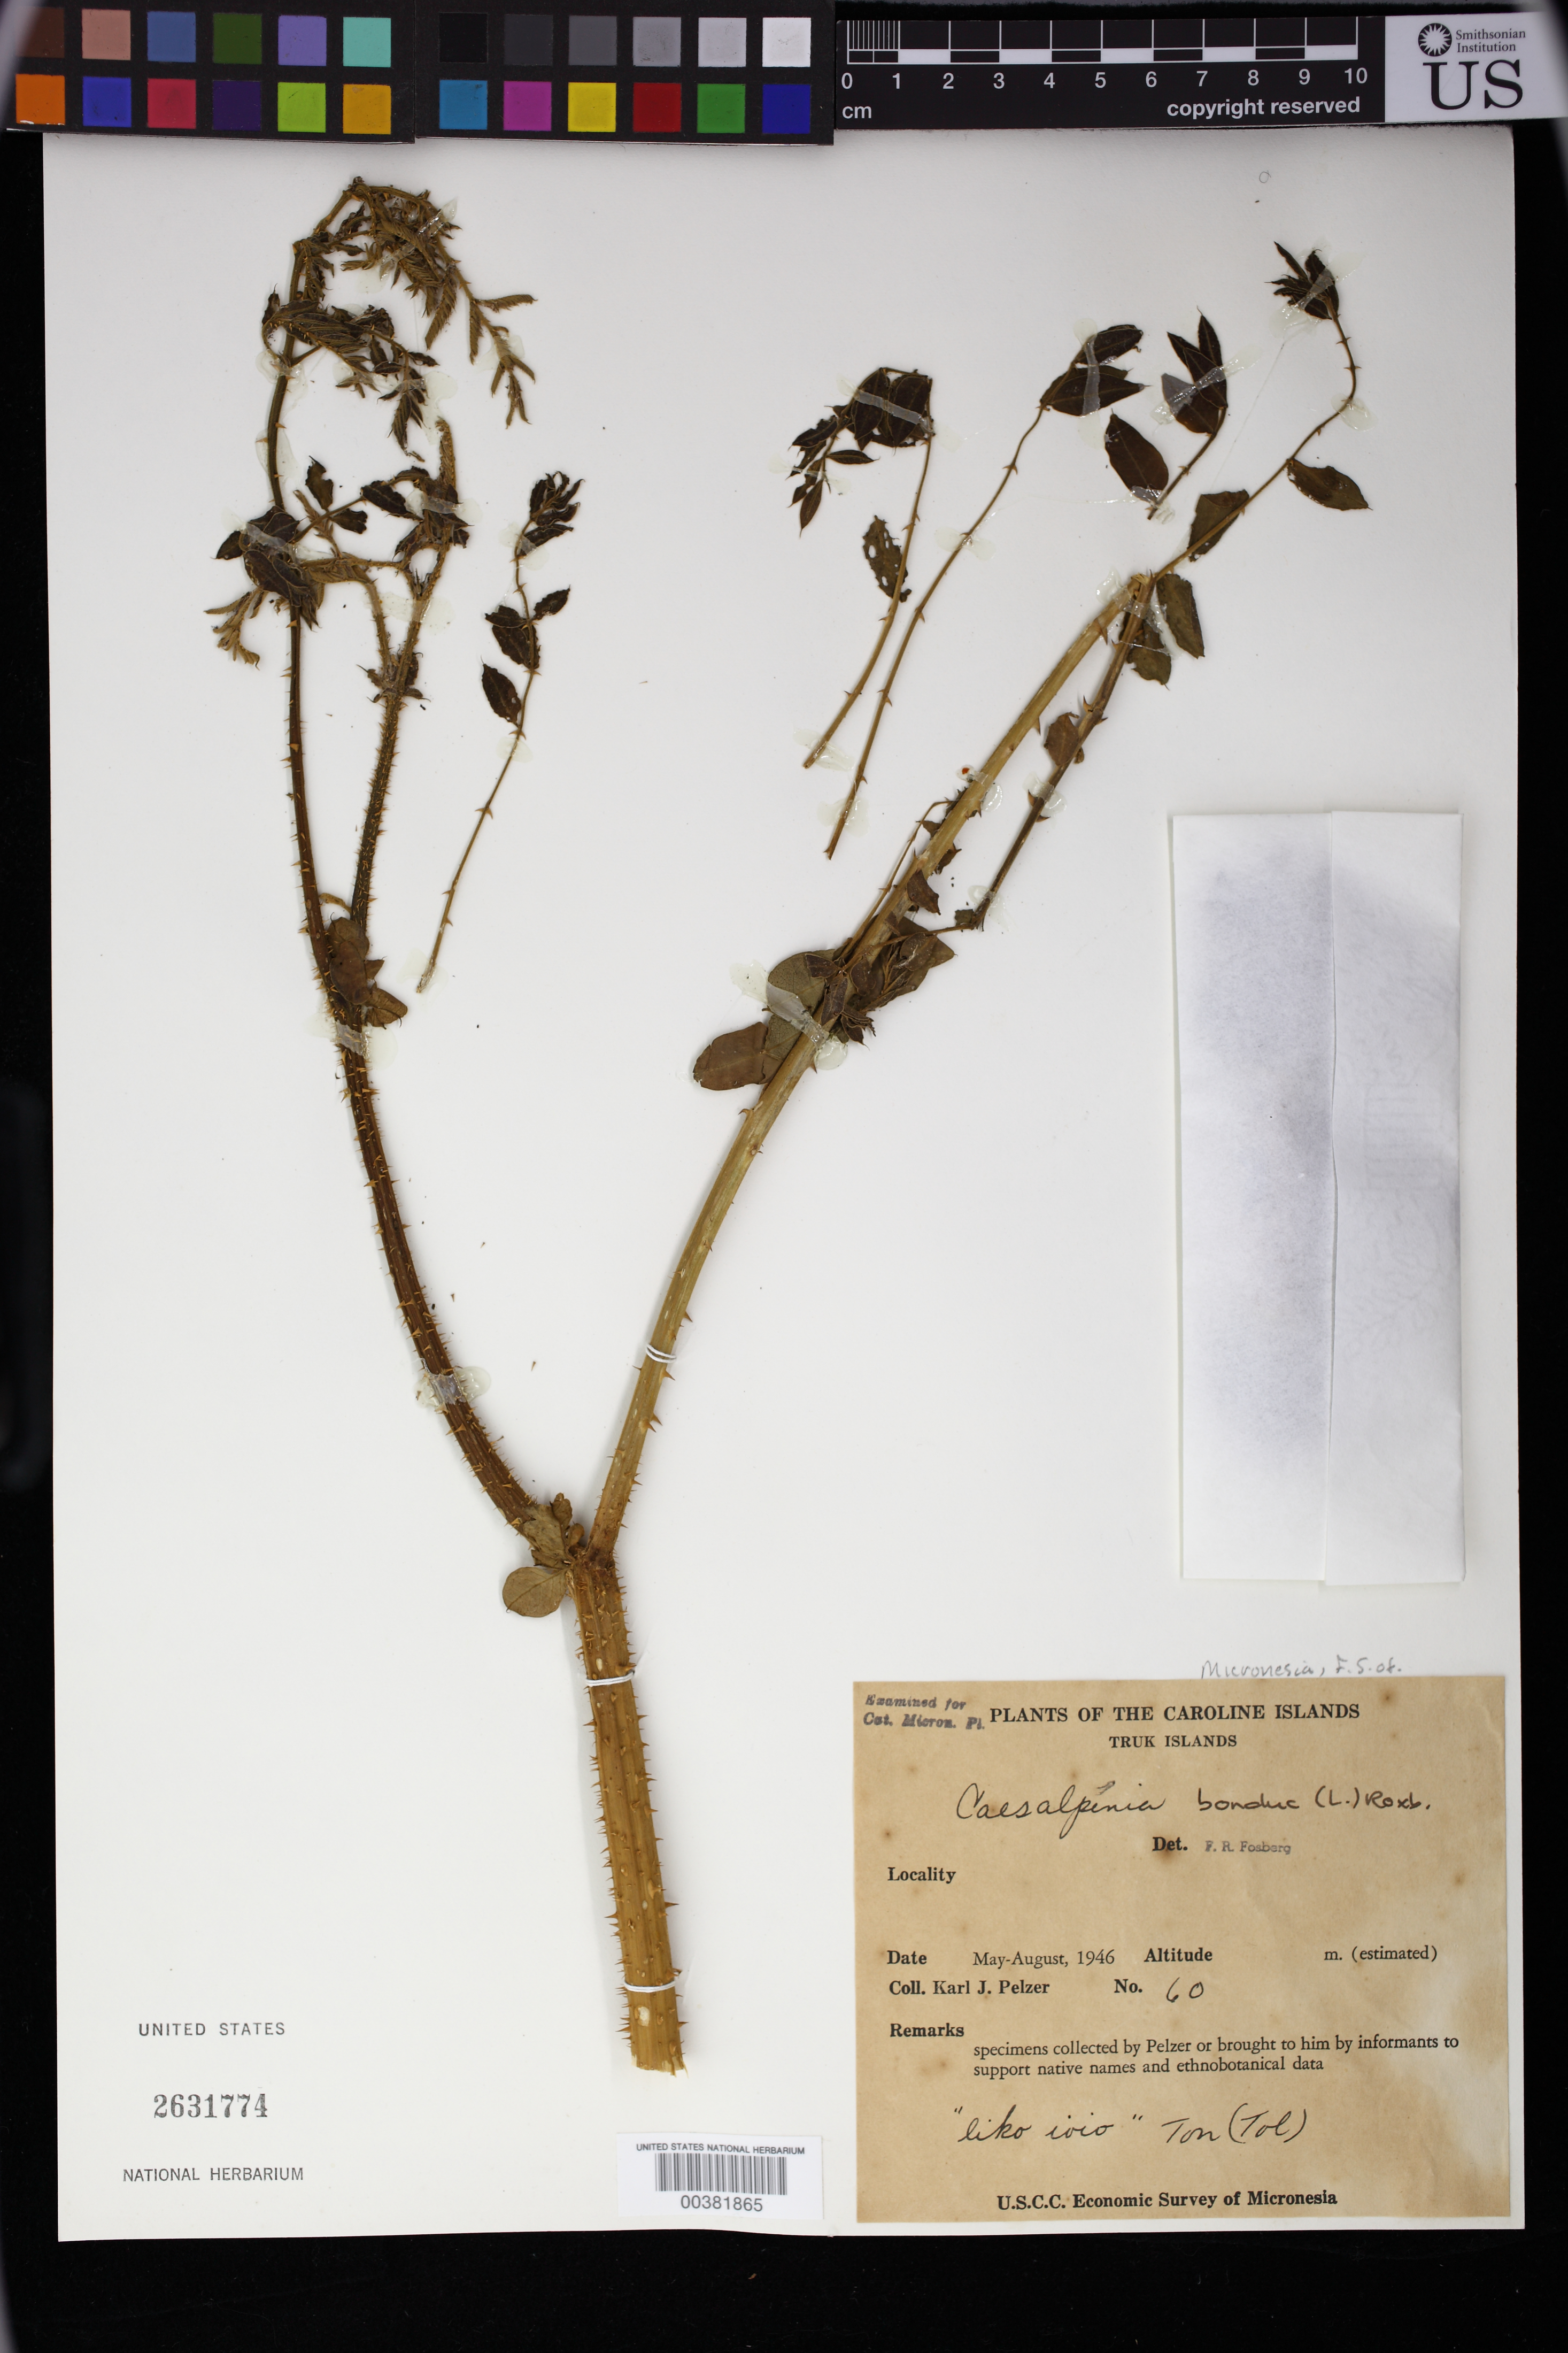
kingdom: Plantae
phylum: Tracheophyta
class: Magnoliopsida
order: Fabales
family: Fabaceae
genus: Guilandina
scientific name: Guilandina bonduc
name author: L.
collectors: K. J. Pelzer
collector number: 60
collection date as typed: May 1946 to -- Aug 1946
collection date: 1946-05/1946-08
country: Micronesia, Federated States of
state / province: Truk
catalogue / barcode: US 2631774